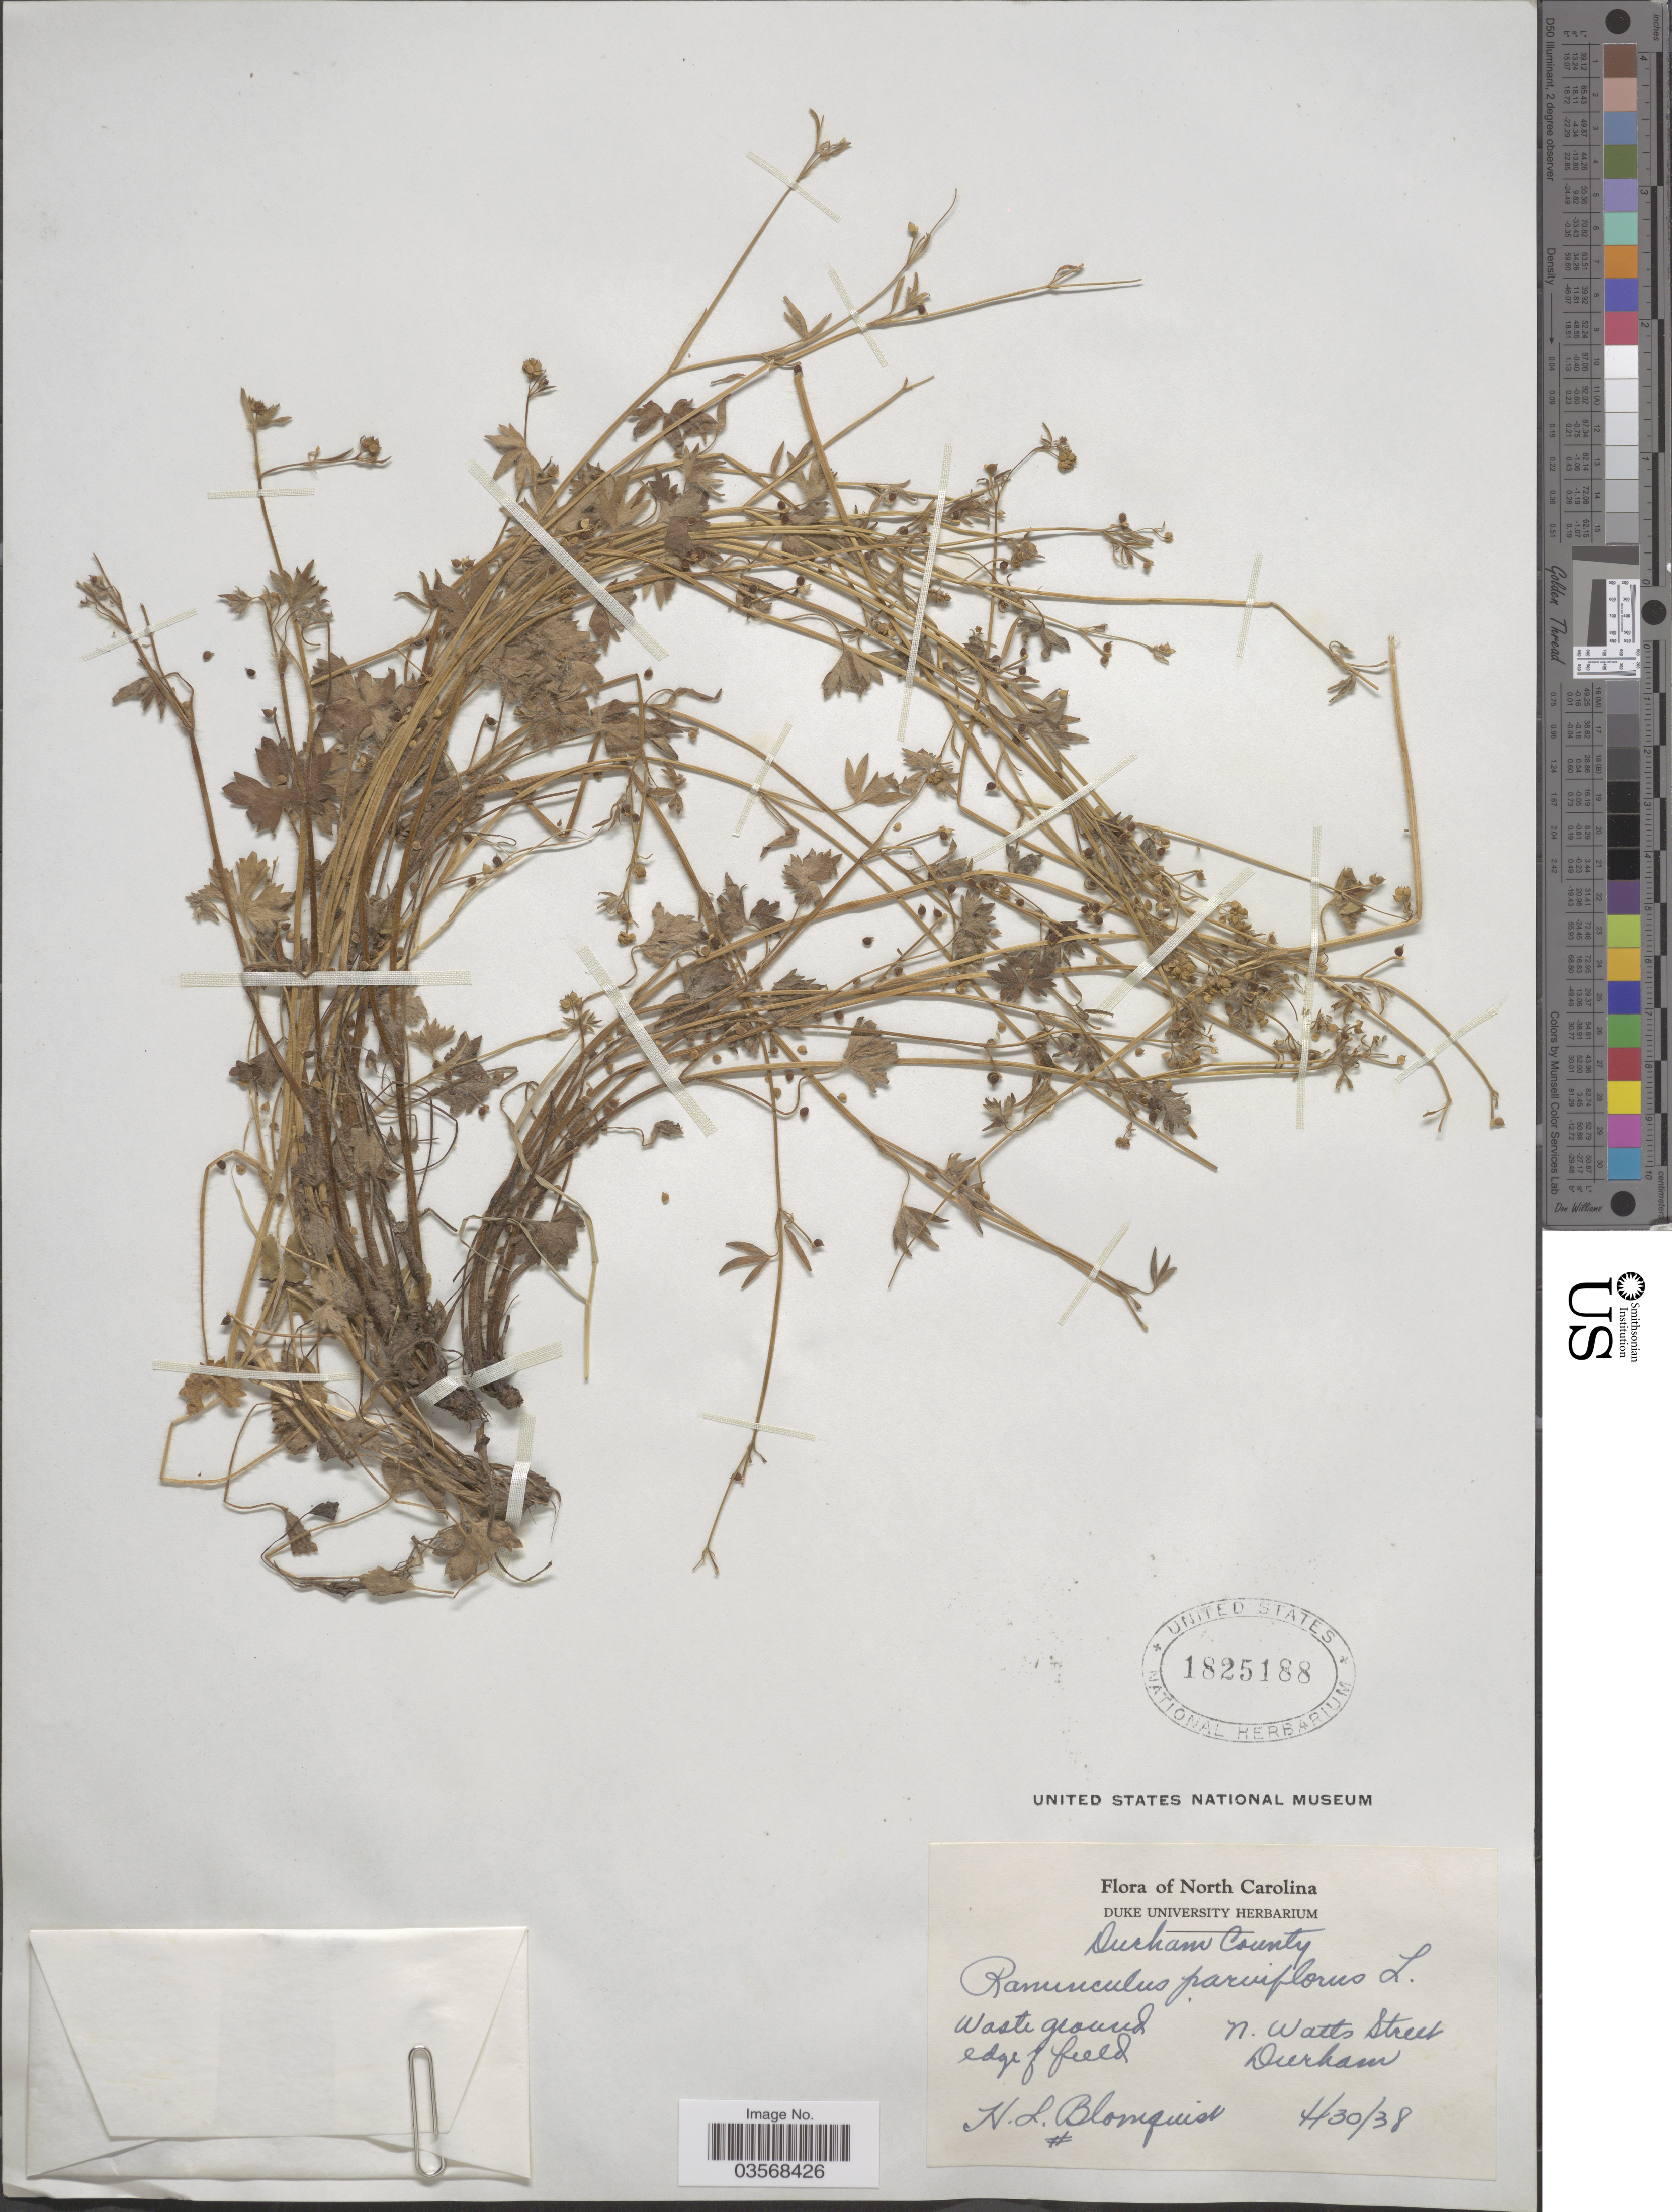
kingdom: Plantae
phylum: Tracheophyta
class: Magnoliopsida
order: Ranunculales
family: Ranunculaceae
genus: Ranunculus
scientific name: Ranunculus parviflorus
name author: L.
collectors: H. Blomquist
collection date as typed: Transcribed d/m/y: 30/4/38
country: United States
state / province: North Carolina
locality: Durham County. N. Watts Street Durham.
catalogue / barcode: US 1825188